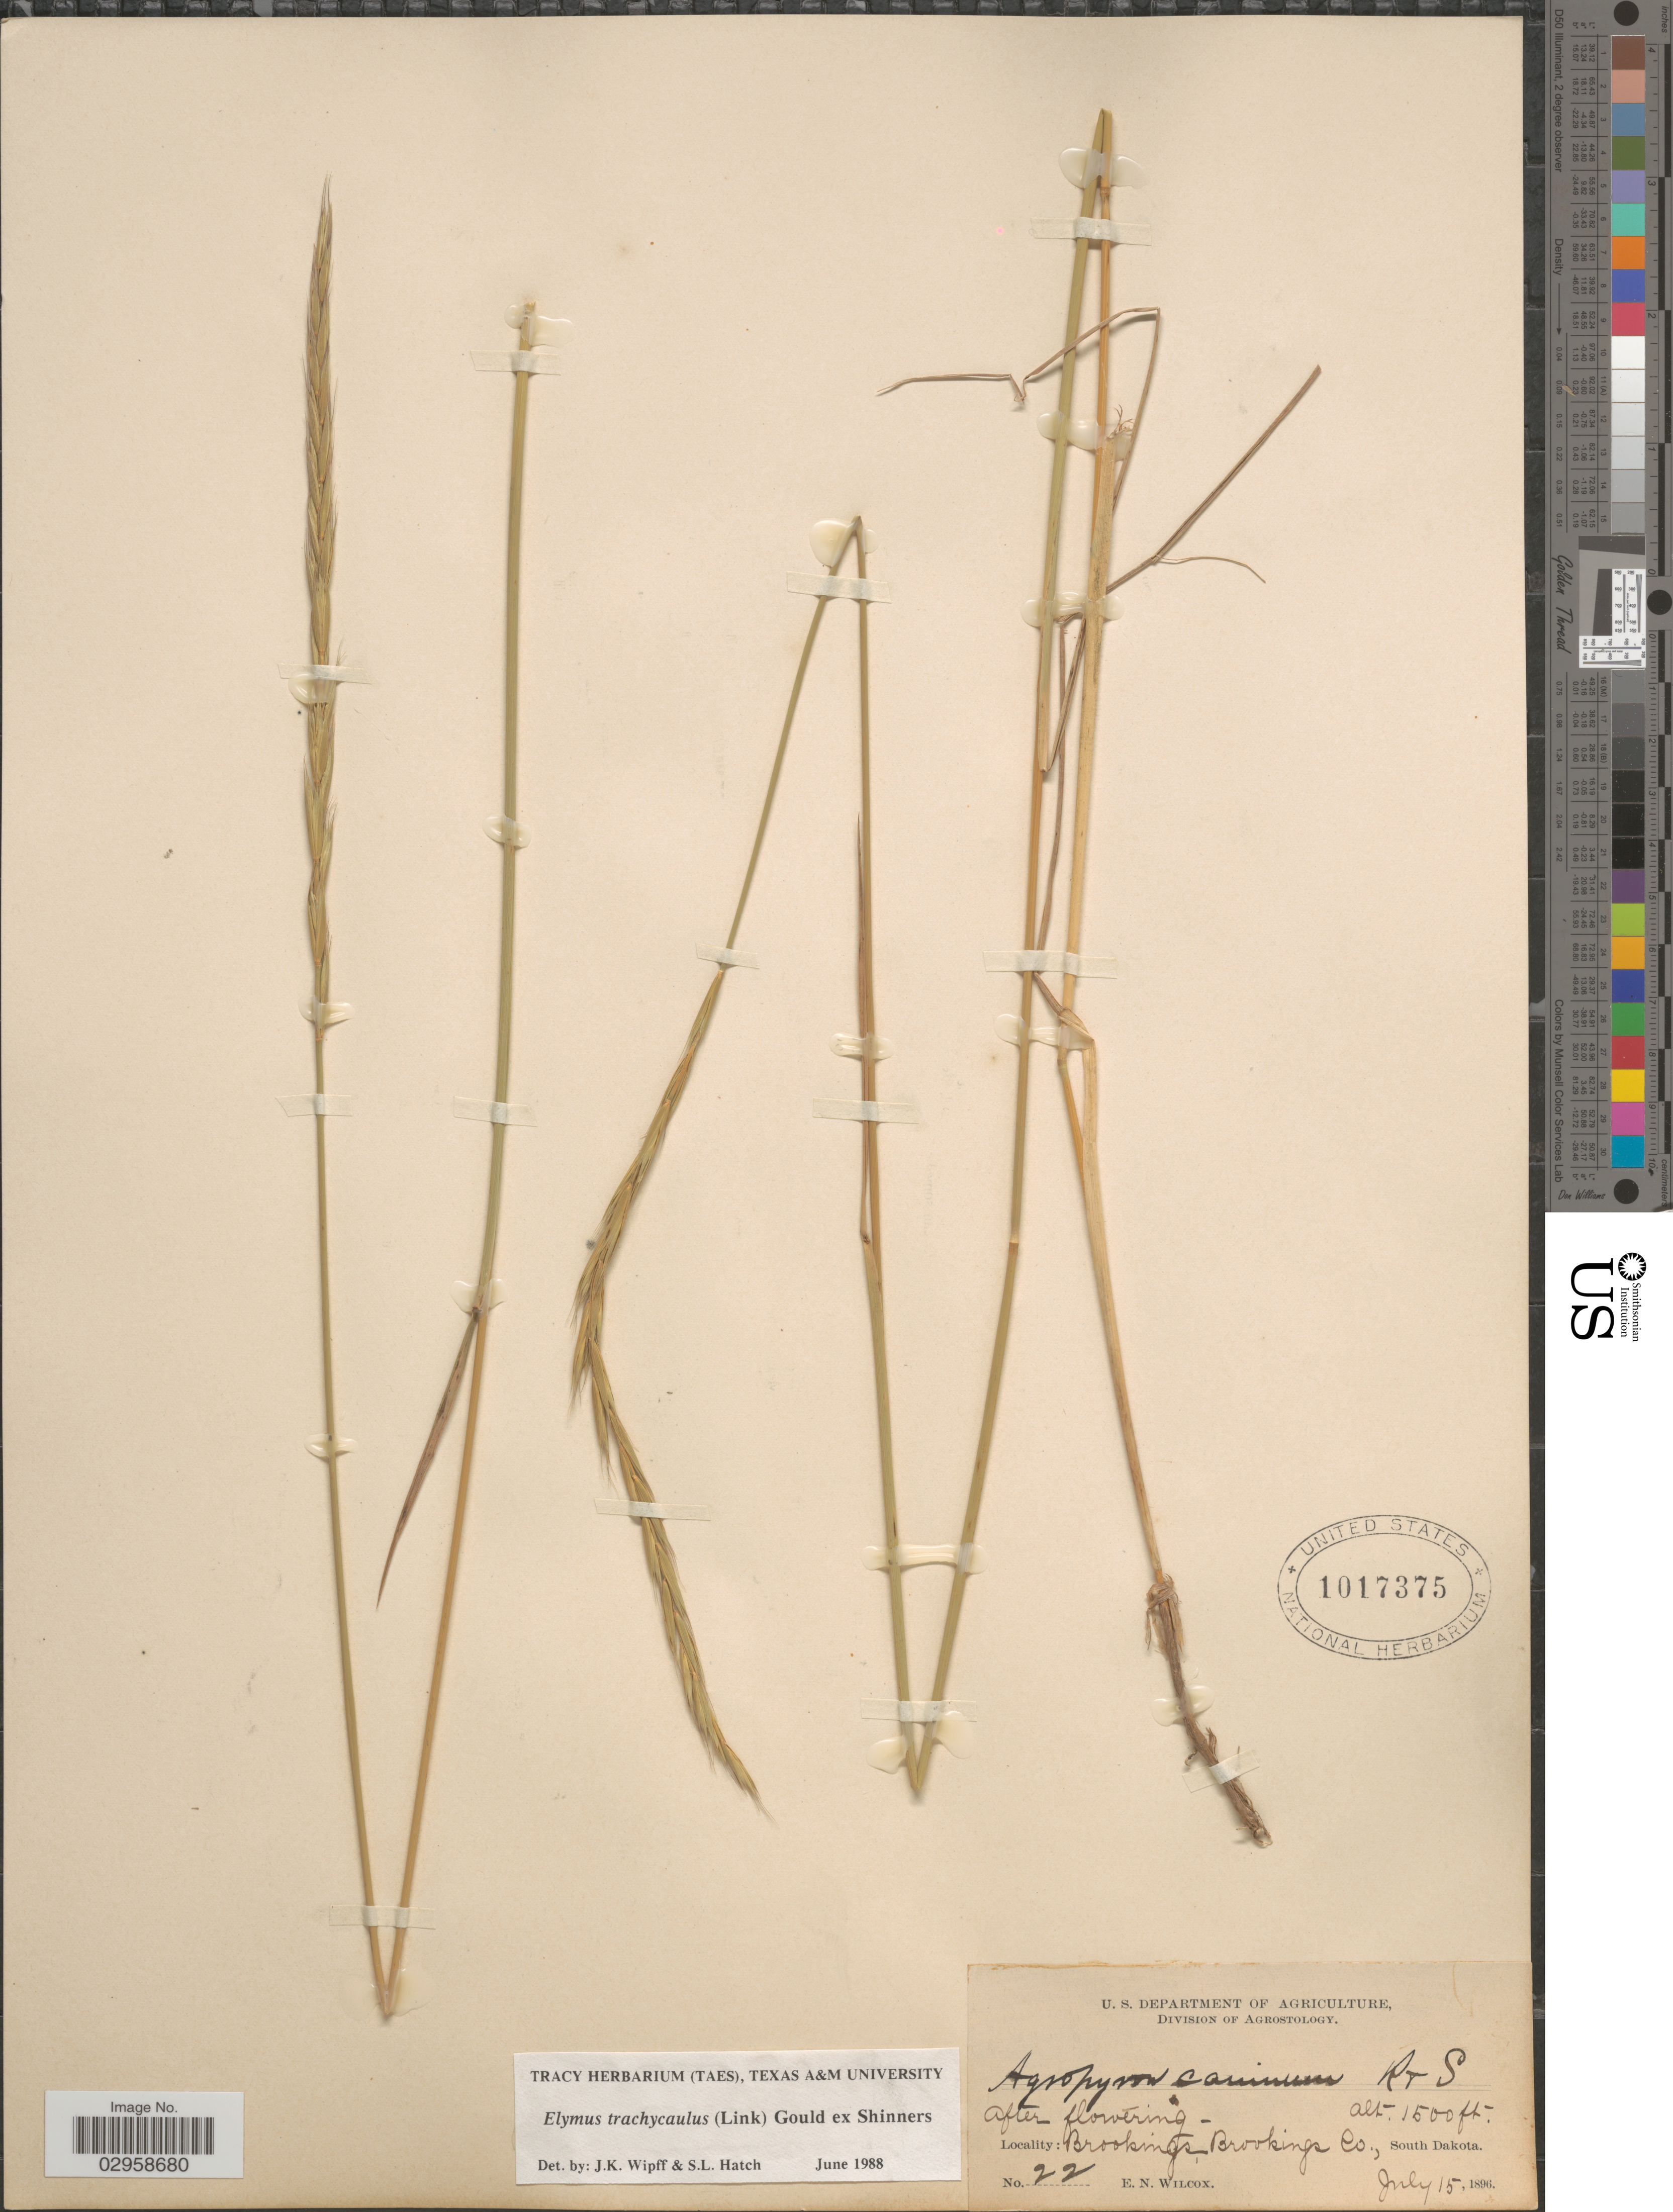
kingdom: Plantae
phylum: Tracheophyta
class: Liliopsida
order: Poales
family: Poaceae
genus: Elymus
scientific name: Elymus trachycaulus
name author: (Link) Gould ex Shinners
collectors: E. Wilcox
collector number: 22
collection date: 1896-07-15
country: United States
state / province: South Dakota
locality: Brookings, Brookings Co.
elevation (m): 457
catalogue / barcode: US 1017375